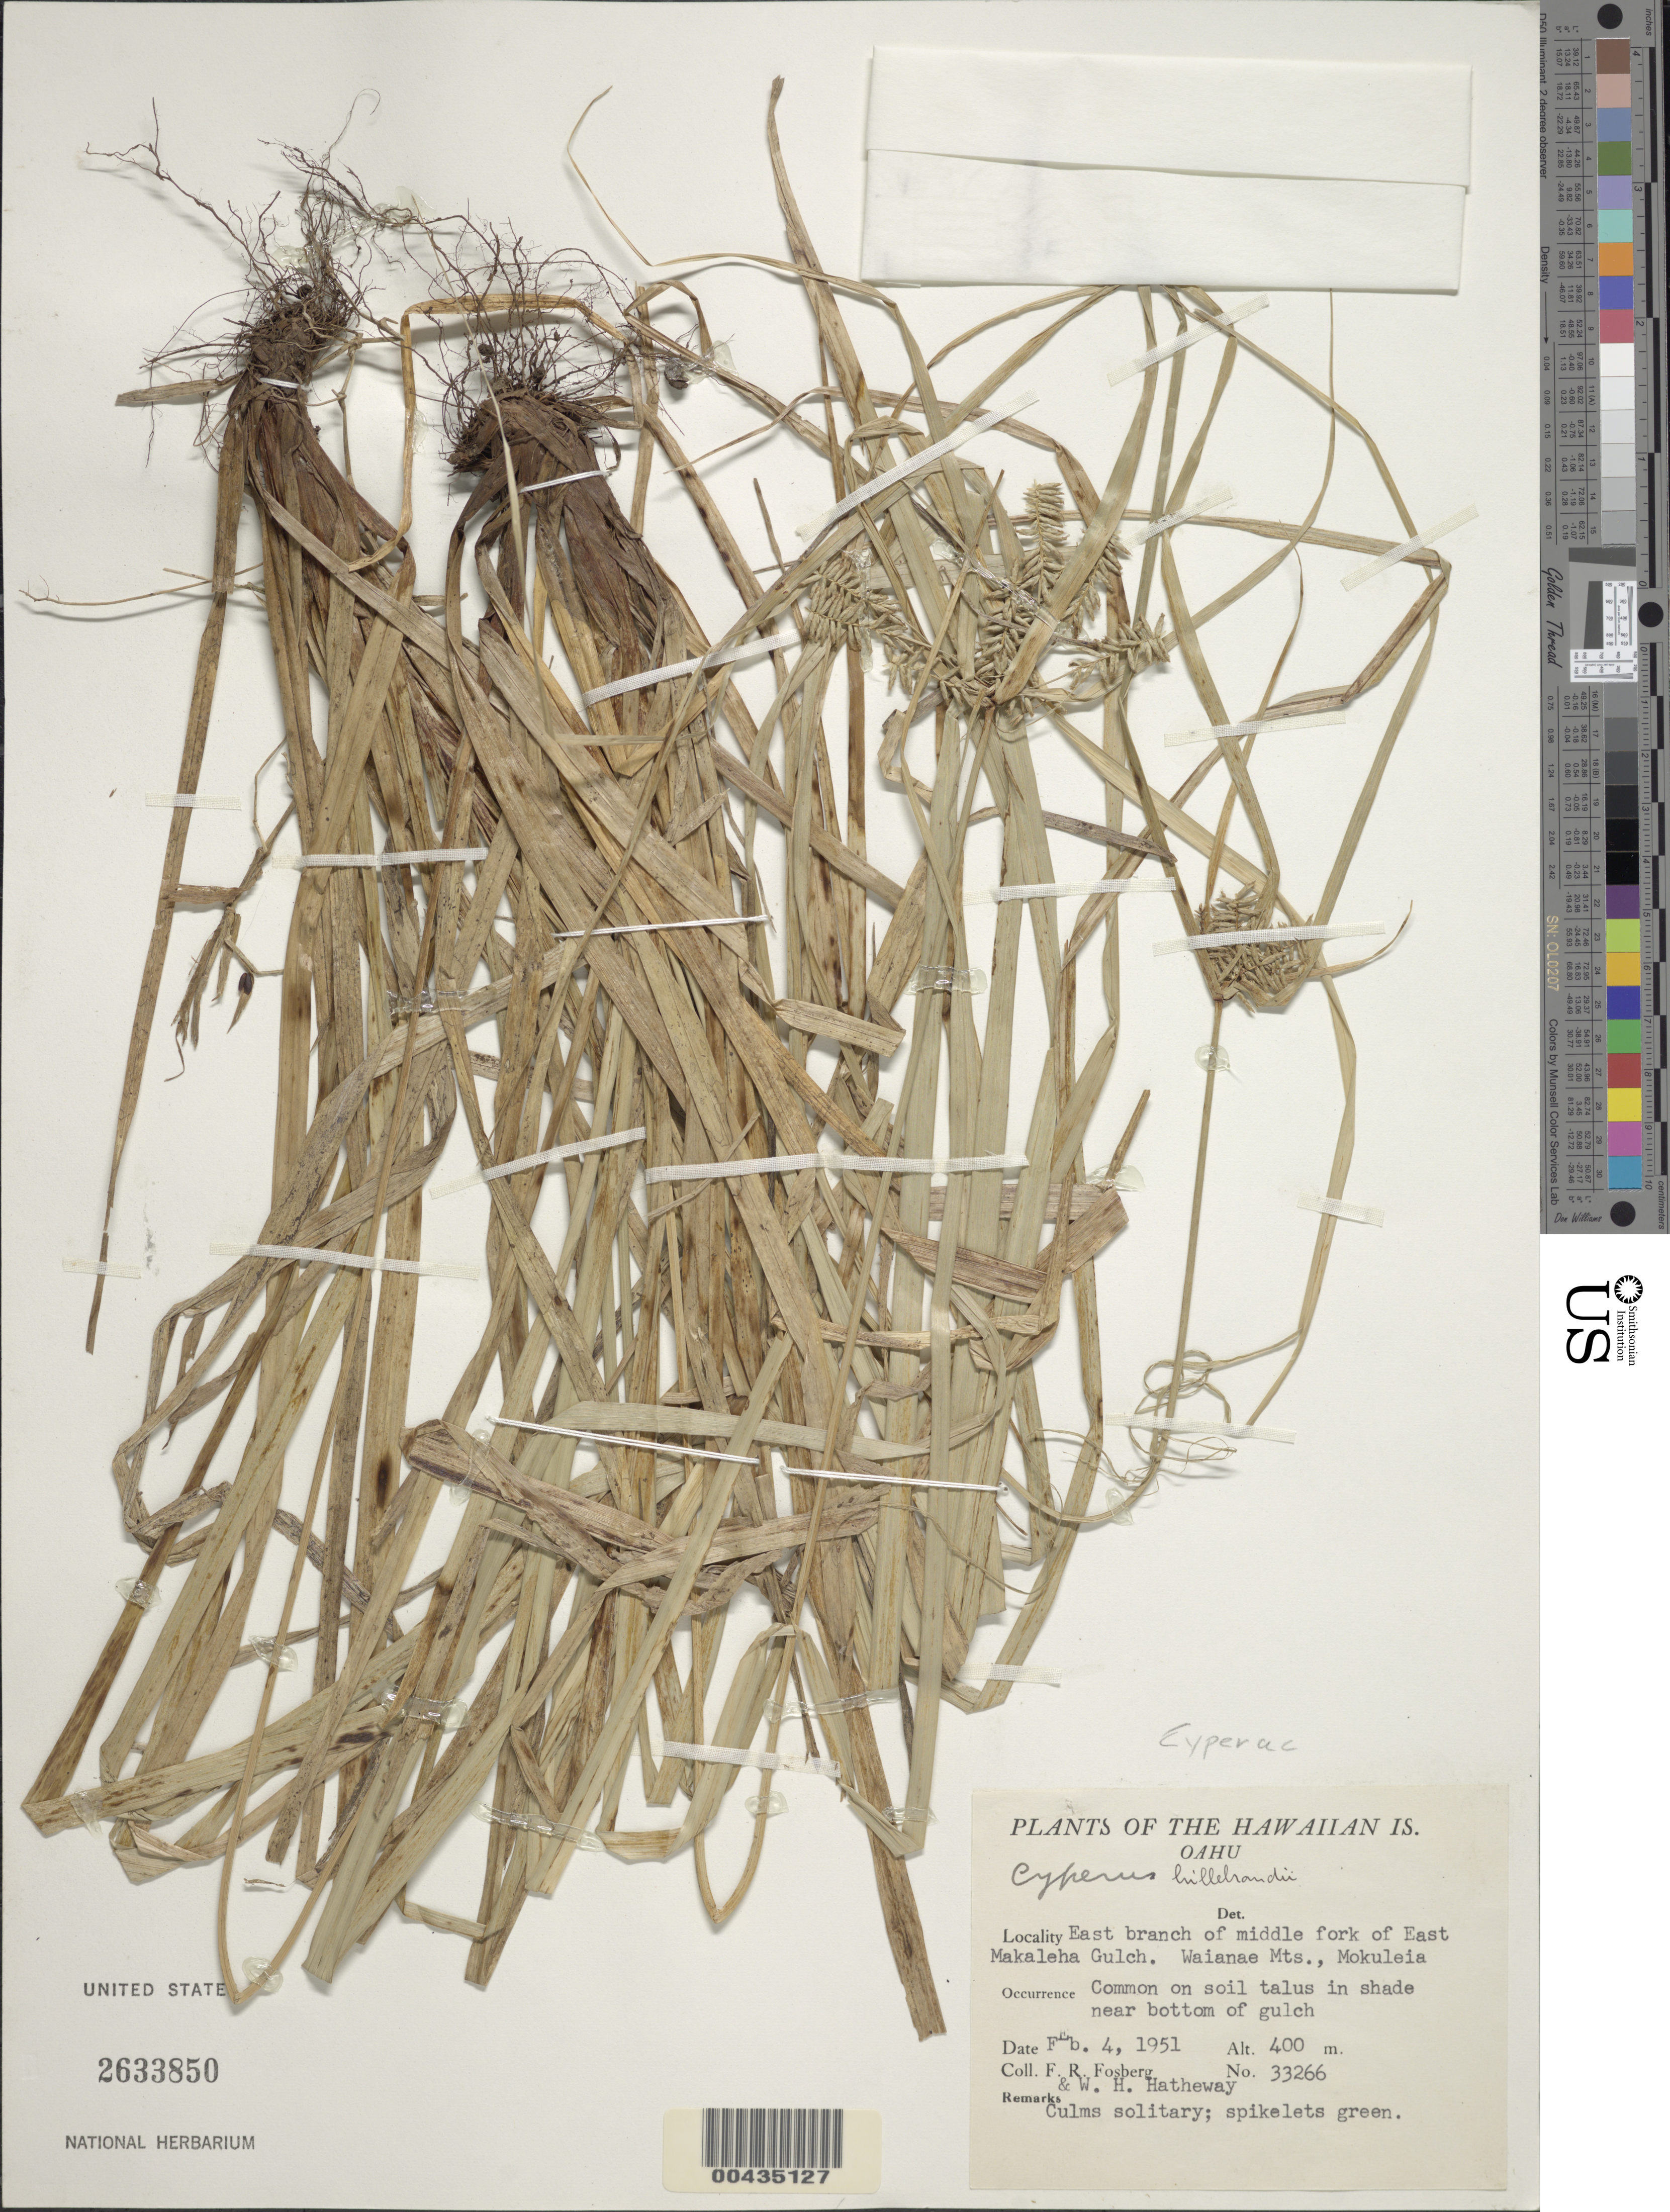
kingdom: Plantae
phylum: Tracheophyta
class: Liliopsida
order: Poales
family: Cyperaceae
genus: Cyperus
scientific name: Cyperus hillebrandii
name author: Boeckeler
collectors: F. R. Fosberg & W. H. Hatheway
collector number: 33266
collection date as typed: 4 Feb 1951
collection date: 1951-02-04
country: United States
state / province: Hawaii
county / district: Honolulu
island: Oahu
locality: E branch of middle fork of E Makaleha Gulch, Waianae Mountains, Mokuleia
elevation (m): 400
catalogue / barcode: US 2633850